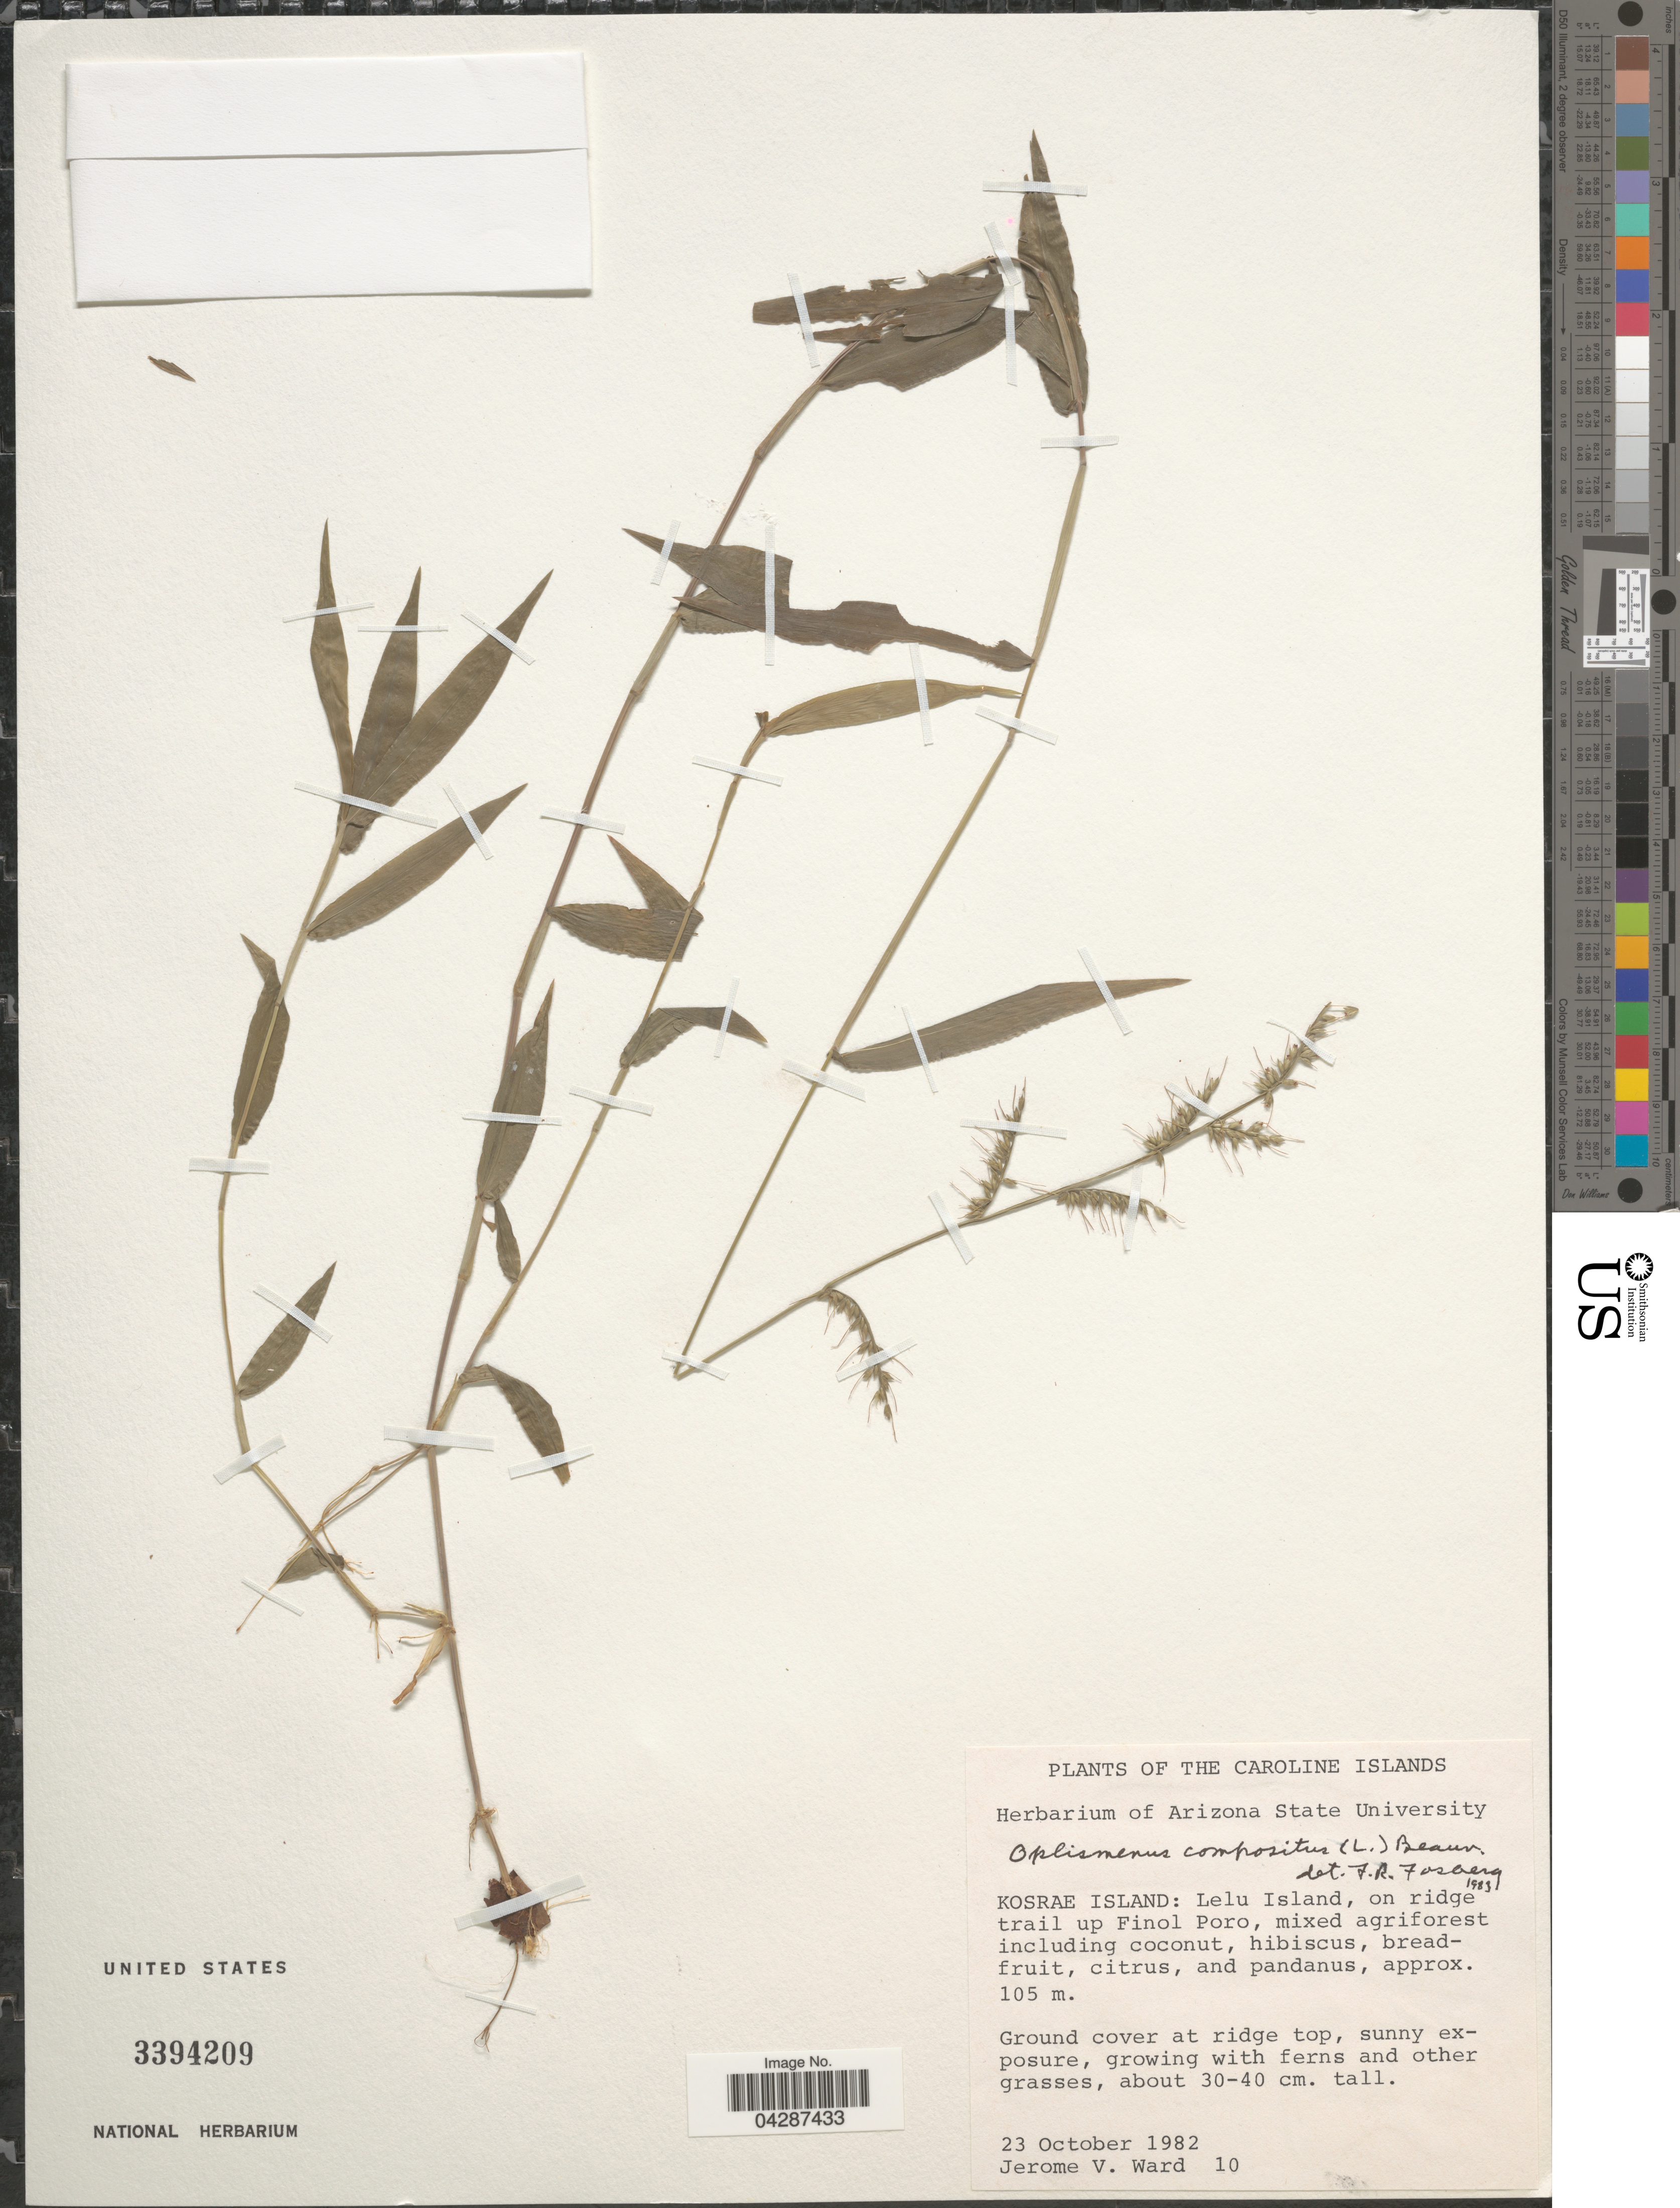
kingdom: Plantae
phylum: Tracheophyta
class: Liliopsida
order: Poales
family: Poaceae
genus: Oplismenus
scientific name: Oplismenus compositus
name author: (L.) P. Beauv.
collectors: J. V. Ward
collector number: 10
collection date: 1982-10-23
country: Micronesia, Federated States of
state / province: Kosrae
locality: The Caroline Islands. Kosrae Island: Lelu Island, on ridge trail up Finol Poro.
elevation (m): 105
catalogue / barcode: US 3394209